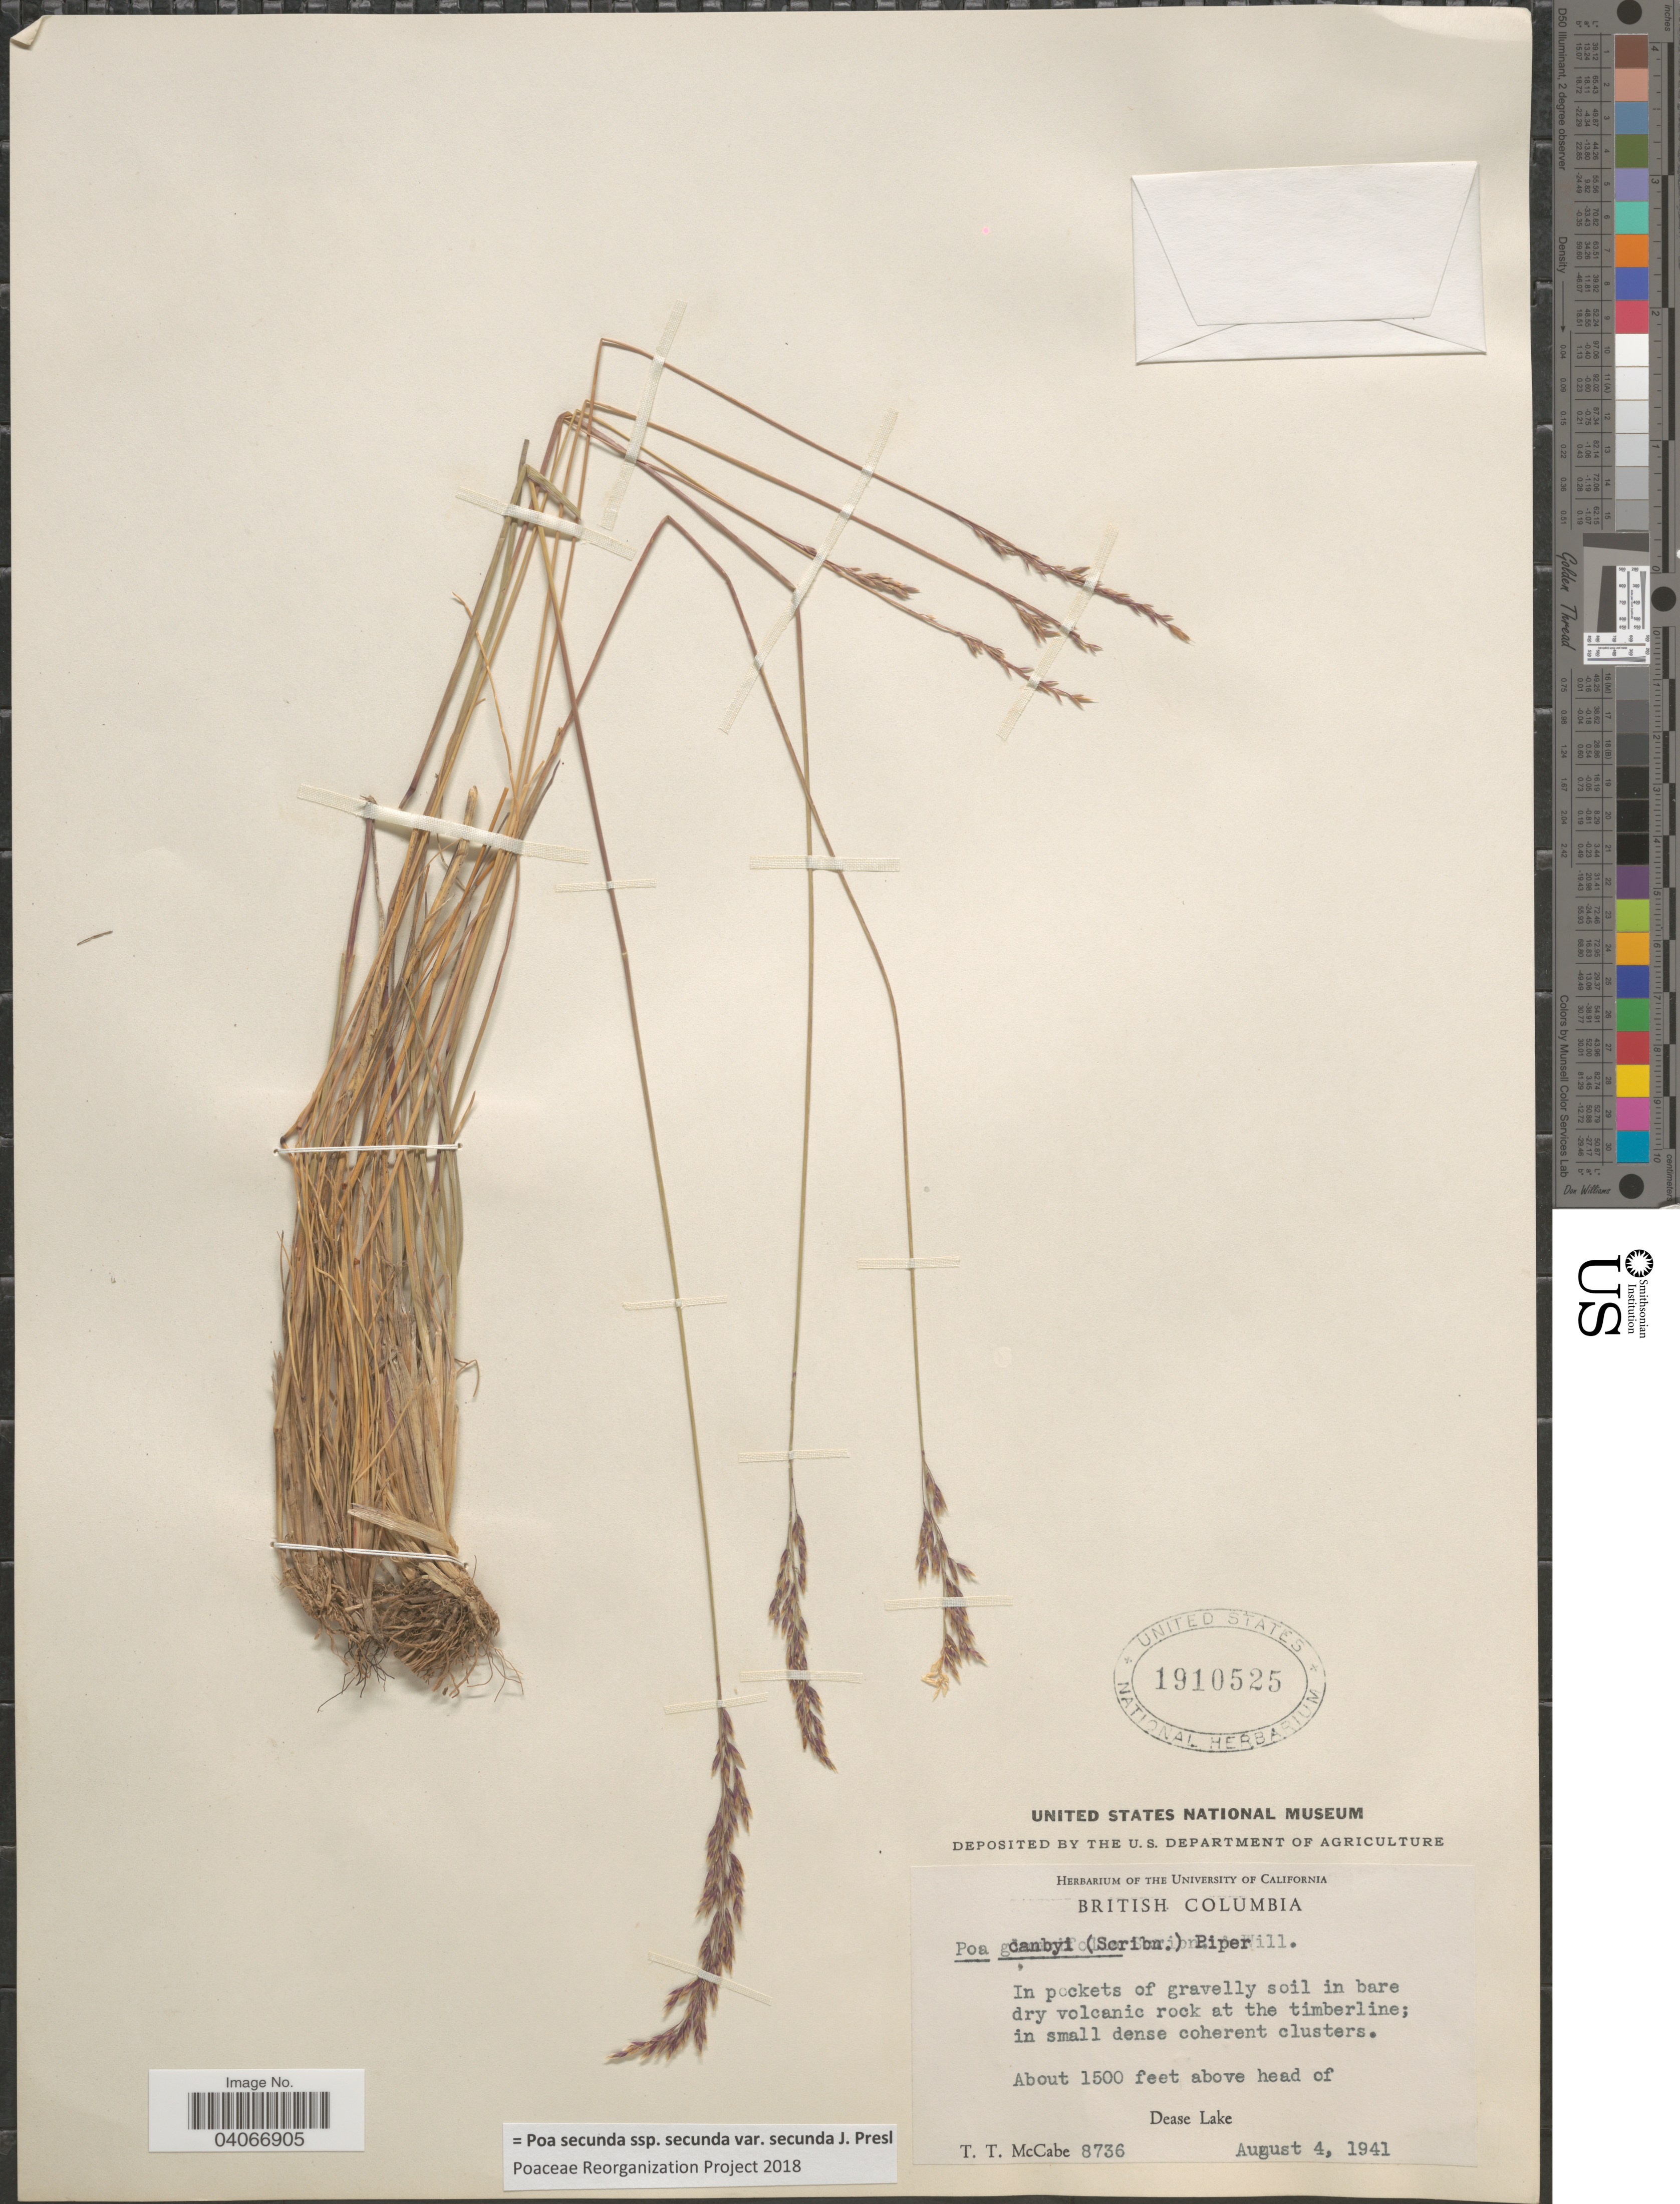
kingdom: Plantae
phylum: Tracheophyta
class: Liliopsida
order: Poales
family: Poaceae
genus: Poa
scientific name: Poa secunda subsp. secunda var. secunda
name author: J. Presl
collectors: T. McCabe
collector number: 8736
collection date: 1941-08-04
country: Canada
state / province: British Columbia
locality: In pockets of gravelly soil in bare dry volcanic rock at the timberline; in small dense coherent clusters. About 1500 feet above head of Dease Lake.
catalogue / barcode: US 1910525